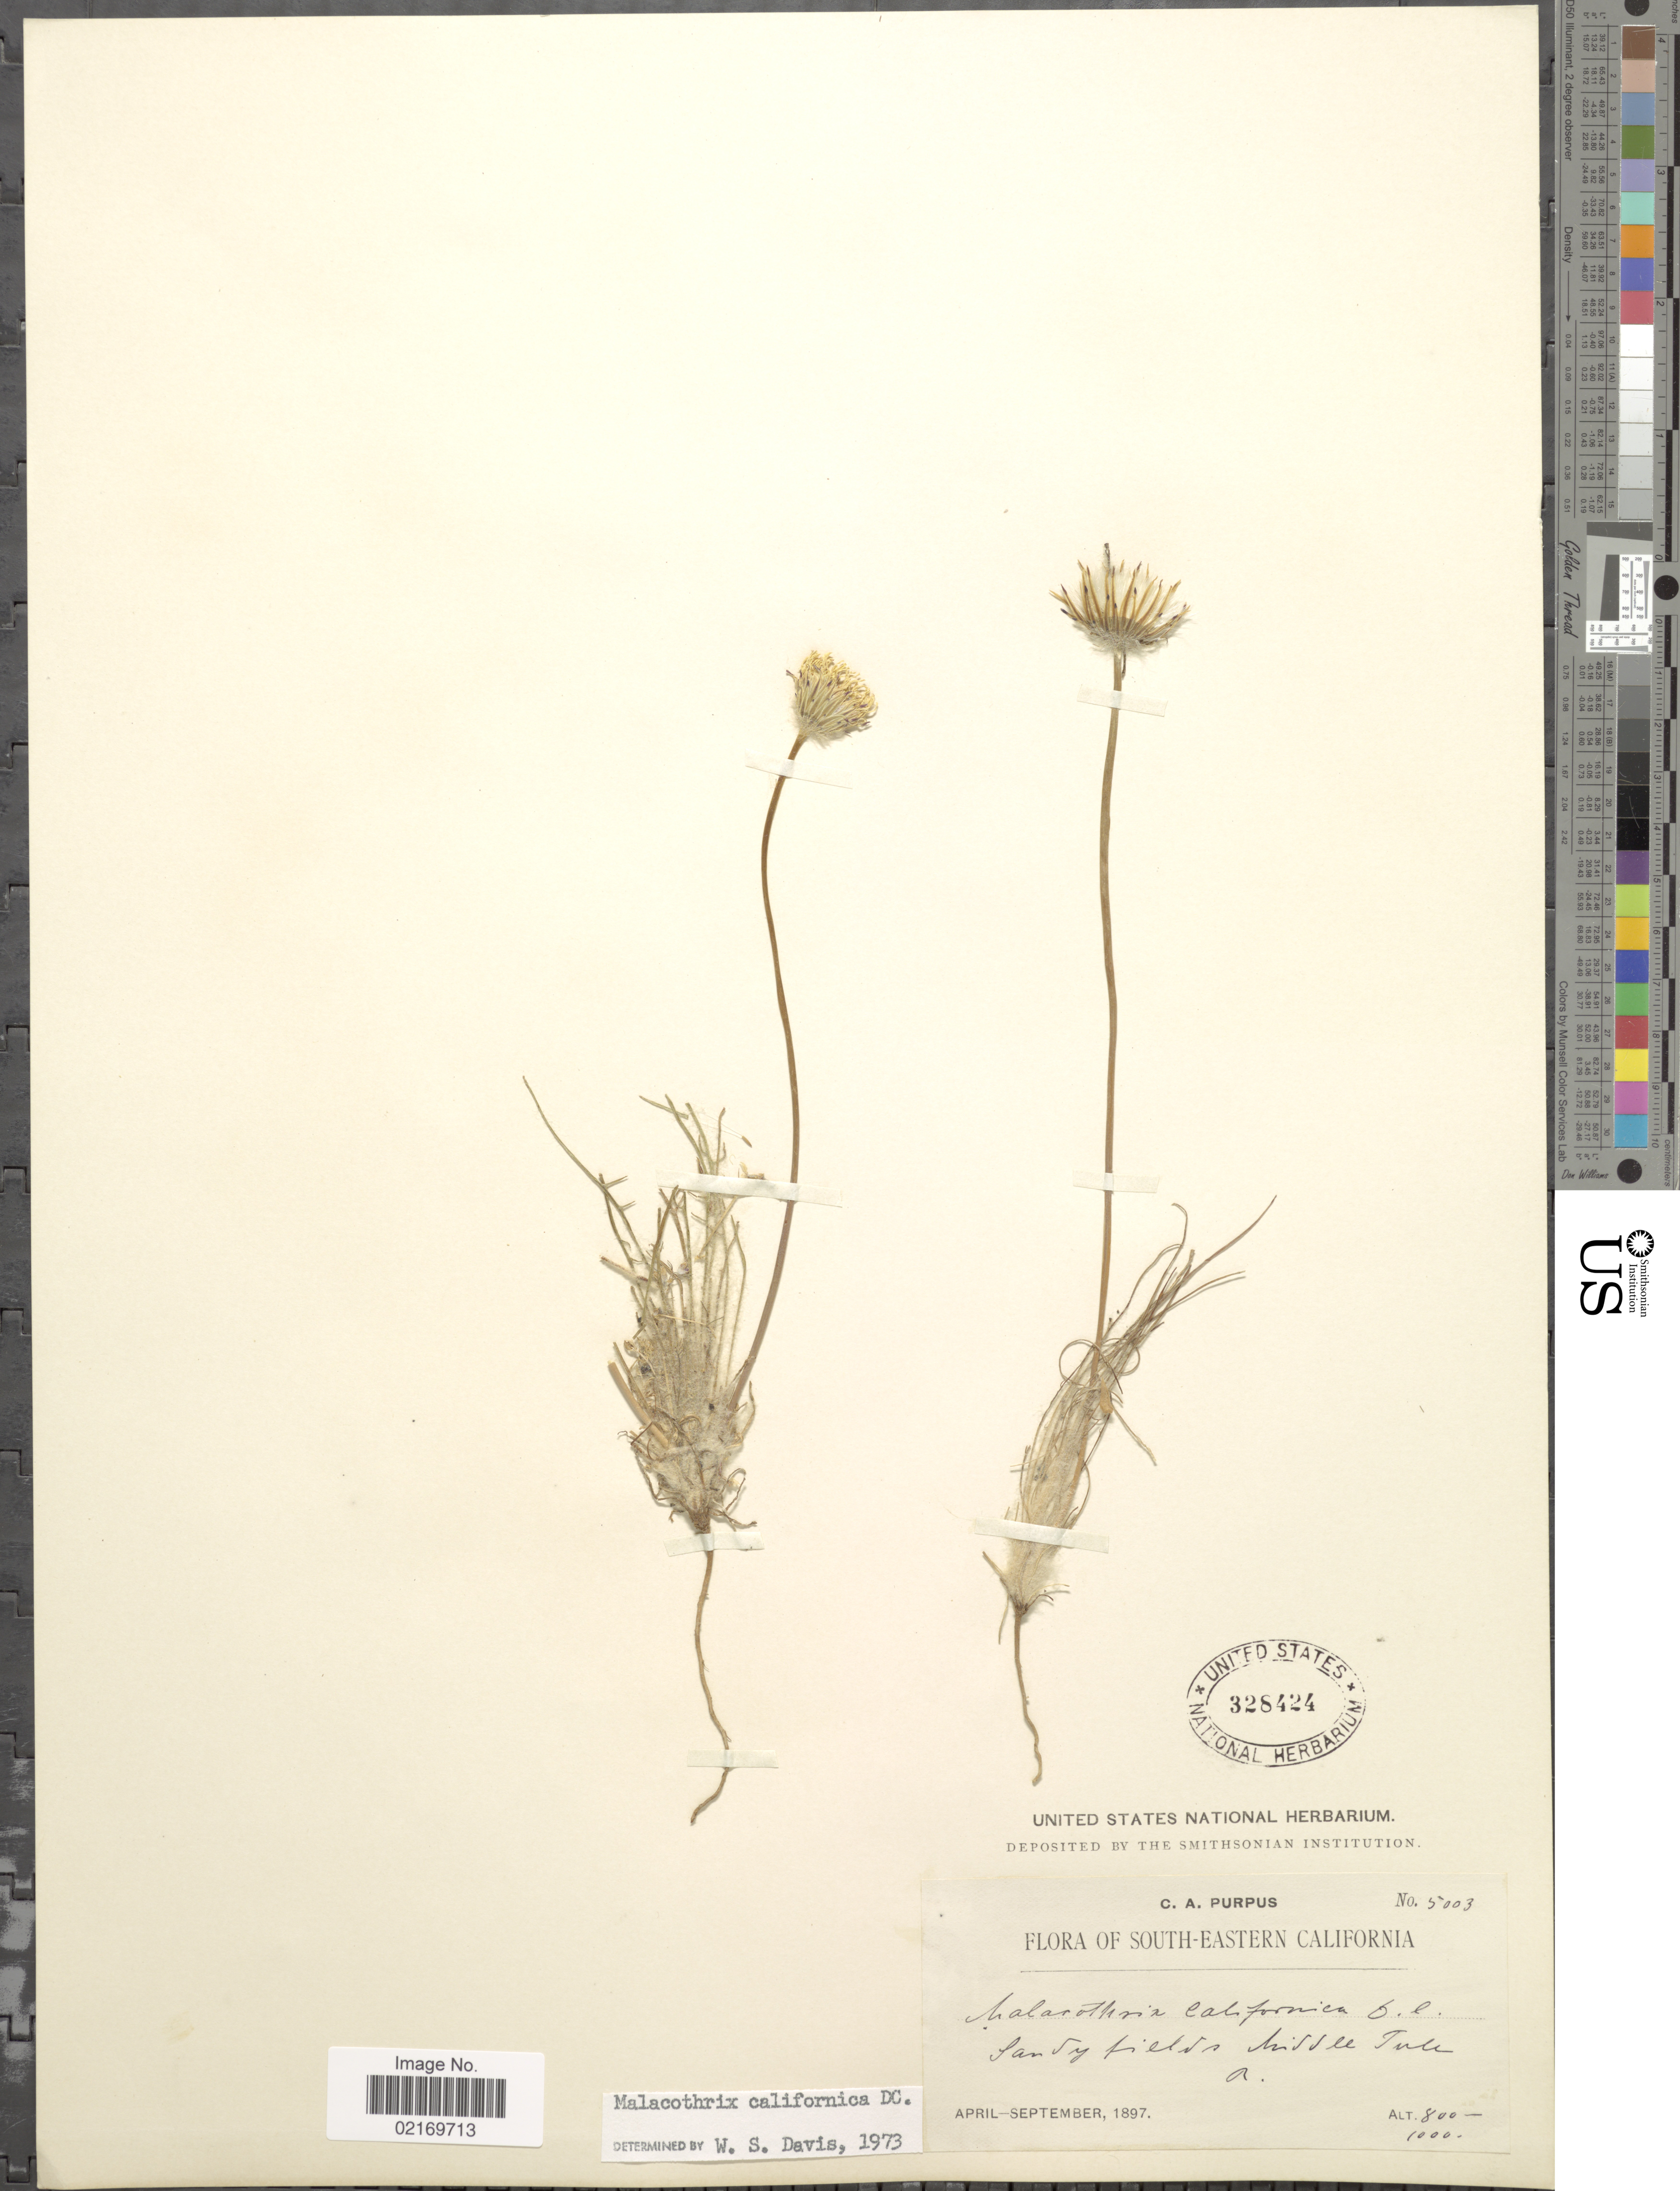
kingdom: Plantae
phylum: Tracheophyta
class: Magnoliopsida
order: Asterales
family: Asteraceae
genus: Malacothrix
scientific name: Malacothrix californica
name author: DC.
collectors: C. A. Purpus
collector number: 5003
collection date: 1897-04/1897-09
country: United States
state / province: California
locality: South-eastern California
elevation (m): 244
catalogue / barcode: US 328424